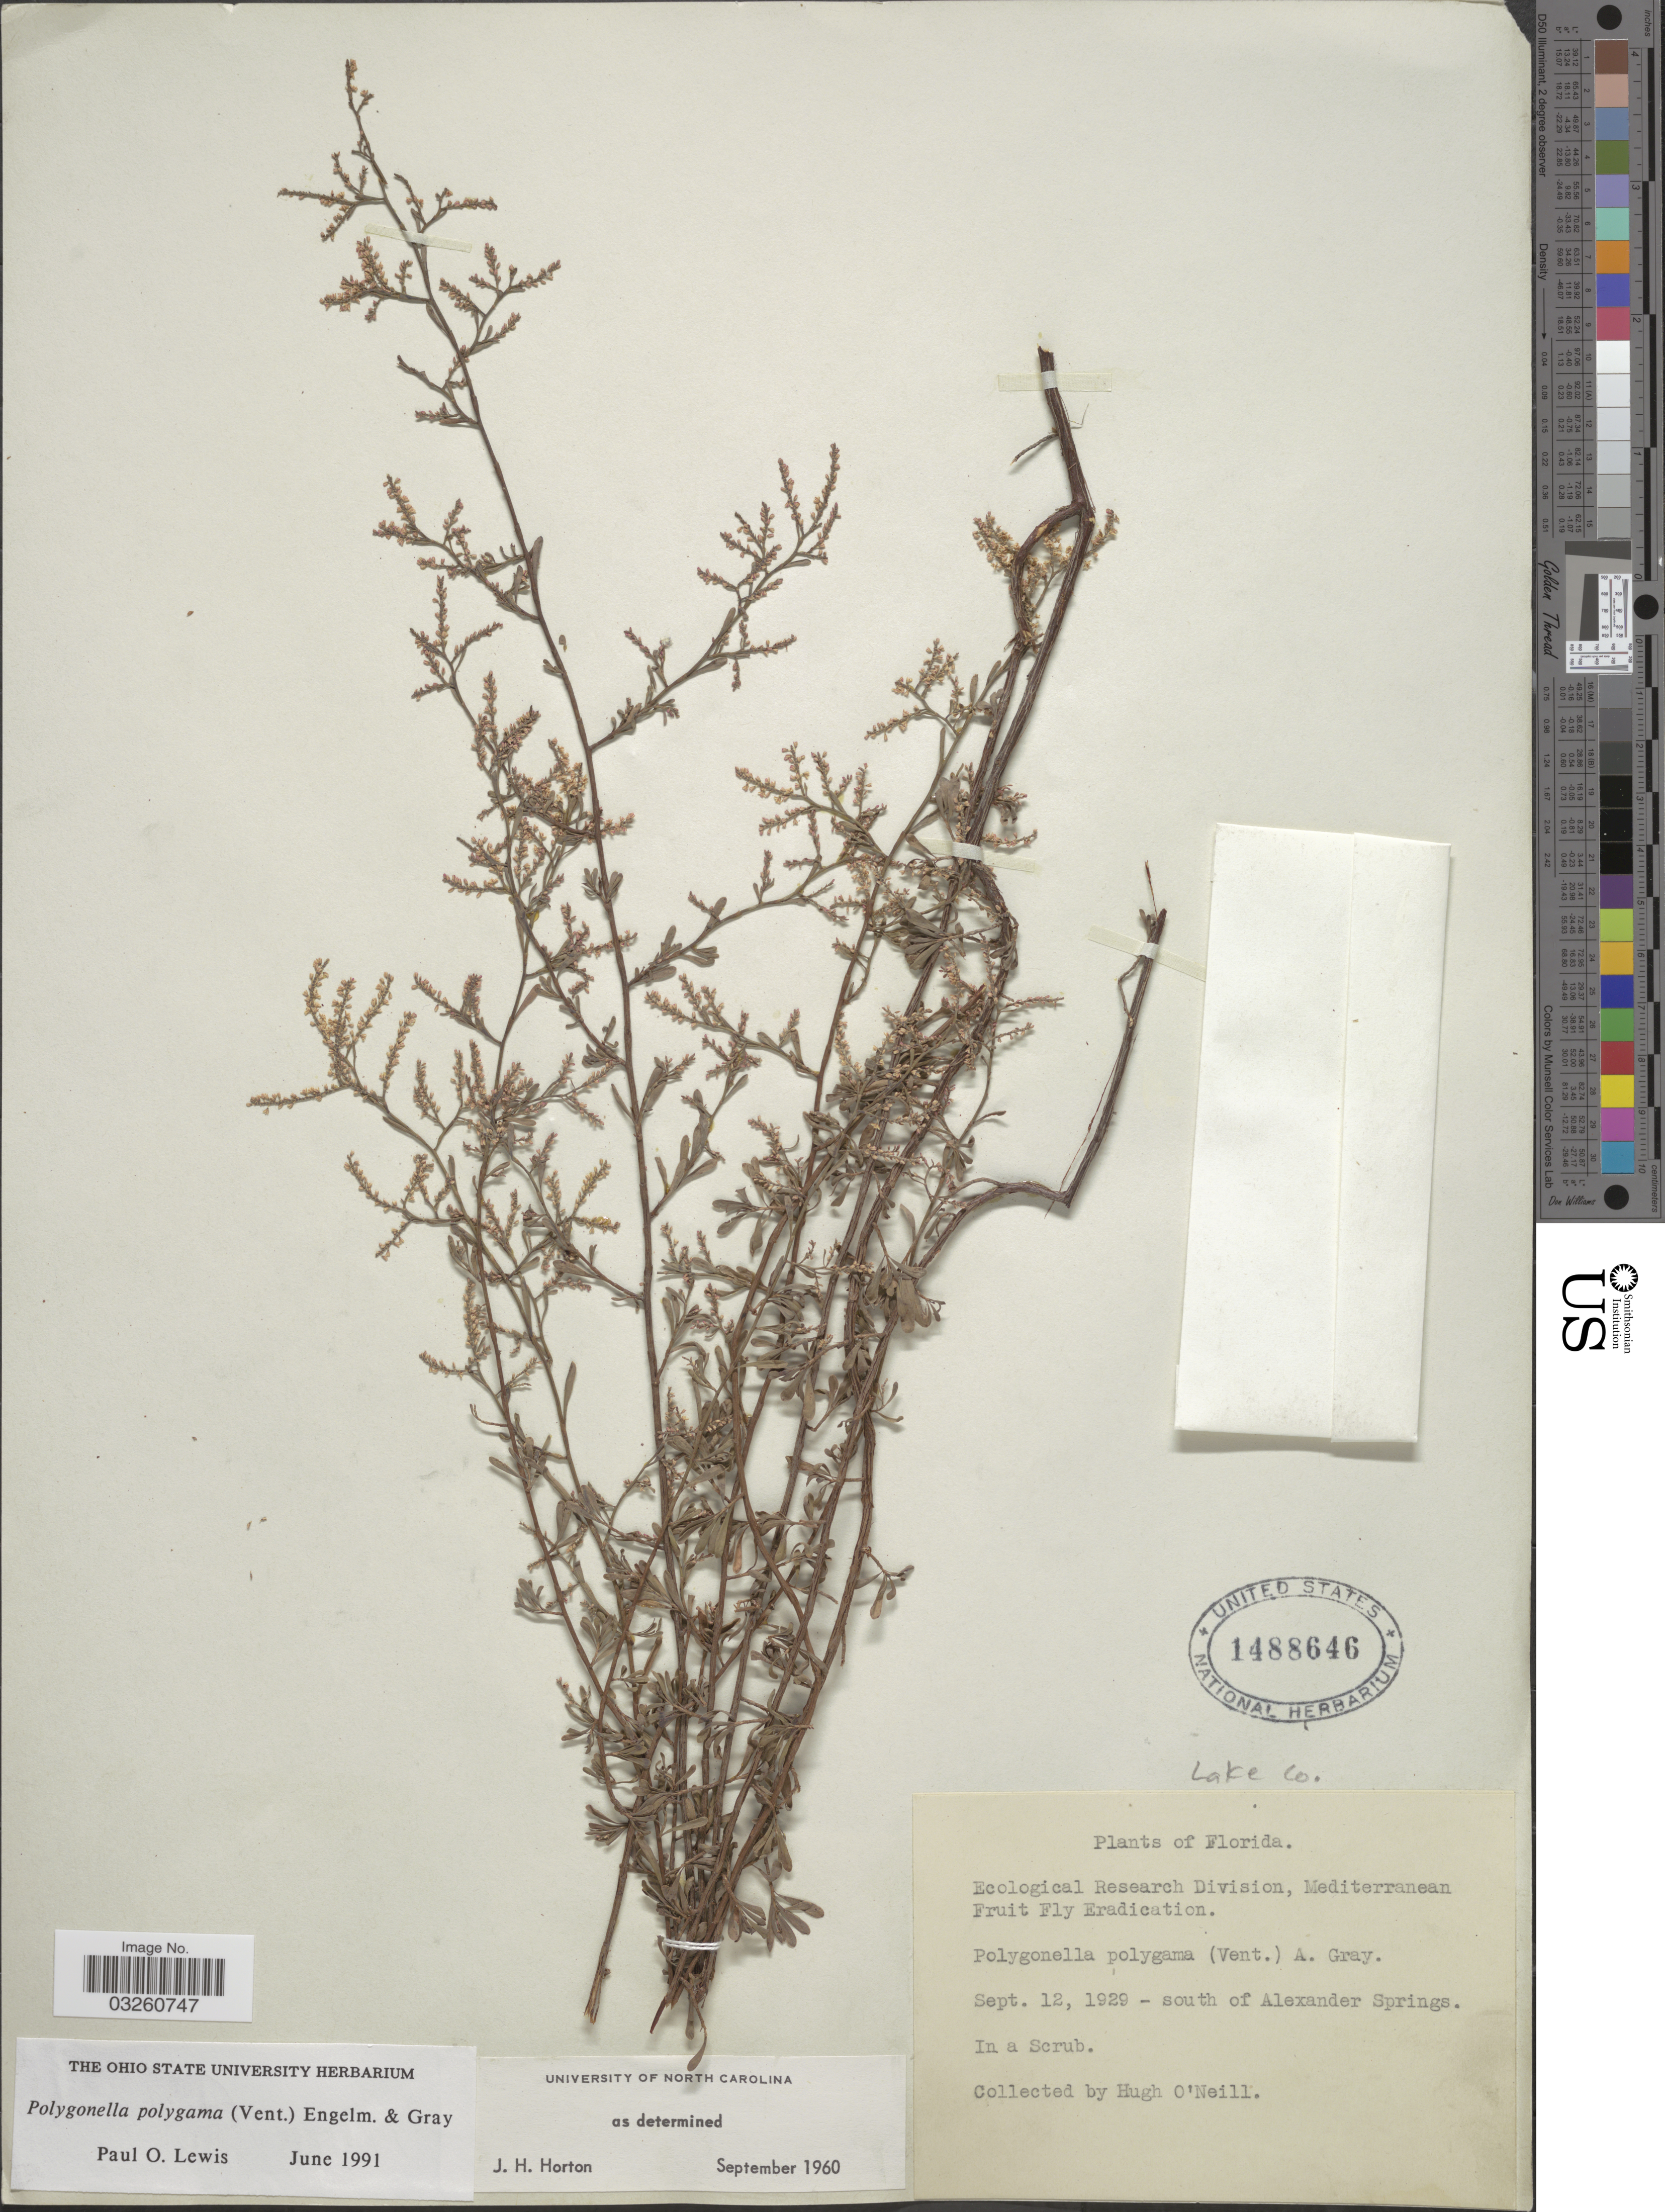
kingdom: Plantae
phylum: Tracheophyta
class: Magnoliopsida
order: Caryophyllales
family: Polygonaceae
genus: Polygonella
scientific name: Polygonella polygama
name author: (Vent.) Engelm. & A. Gray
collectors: H. O'Neill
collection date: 1929-09-12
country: United States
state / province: Florida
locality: Lake Co. South of Alexander Springs.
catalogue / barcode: US 1488646